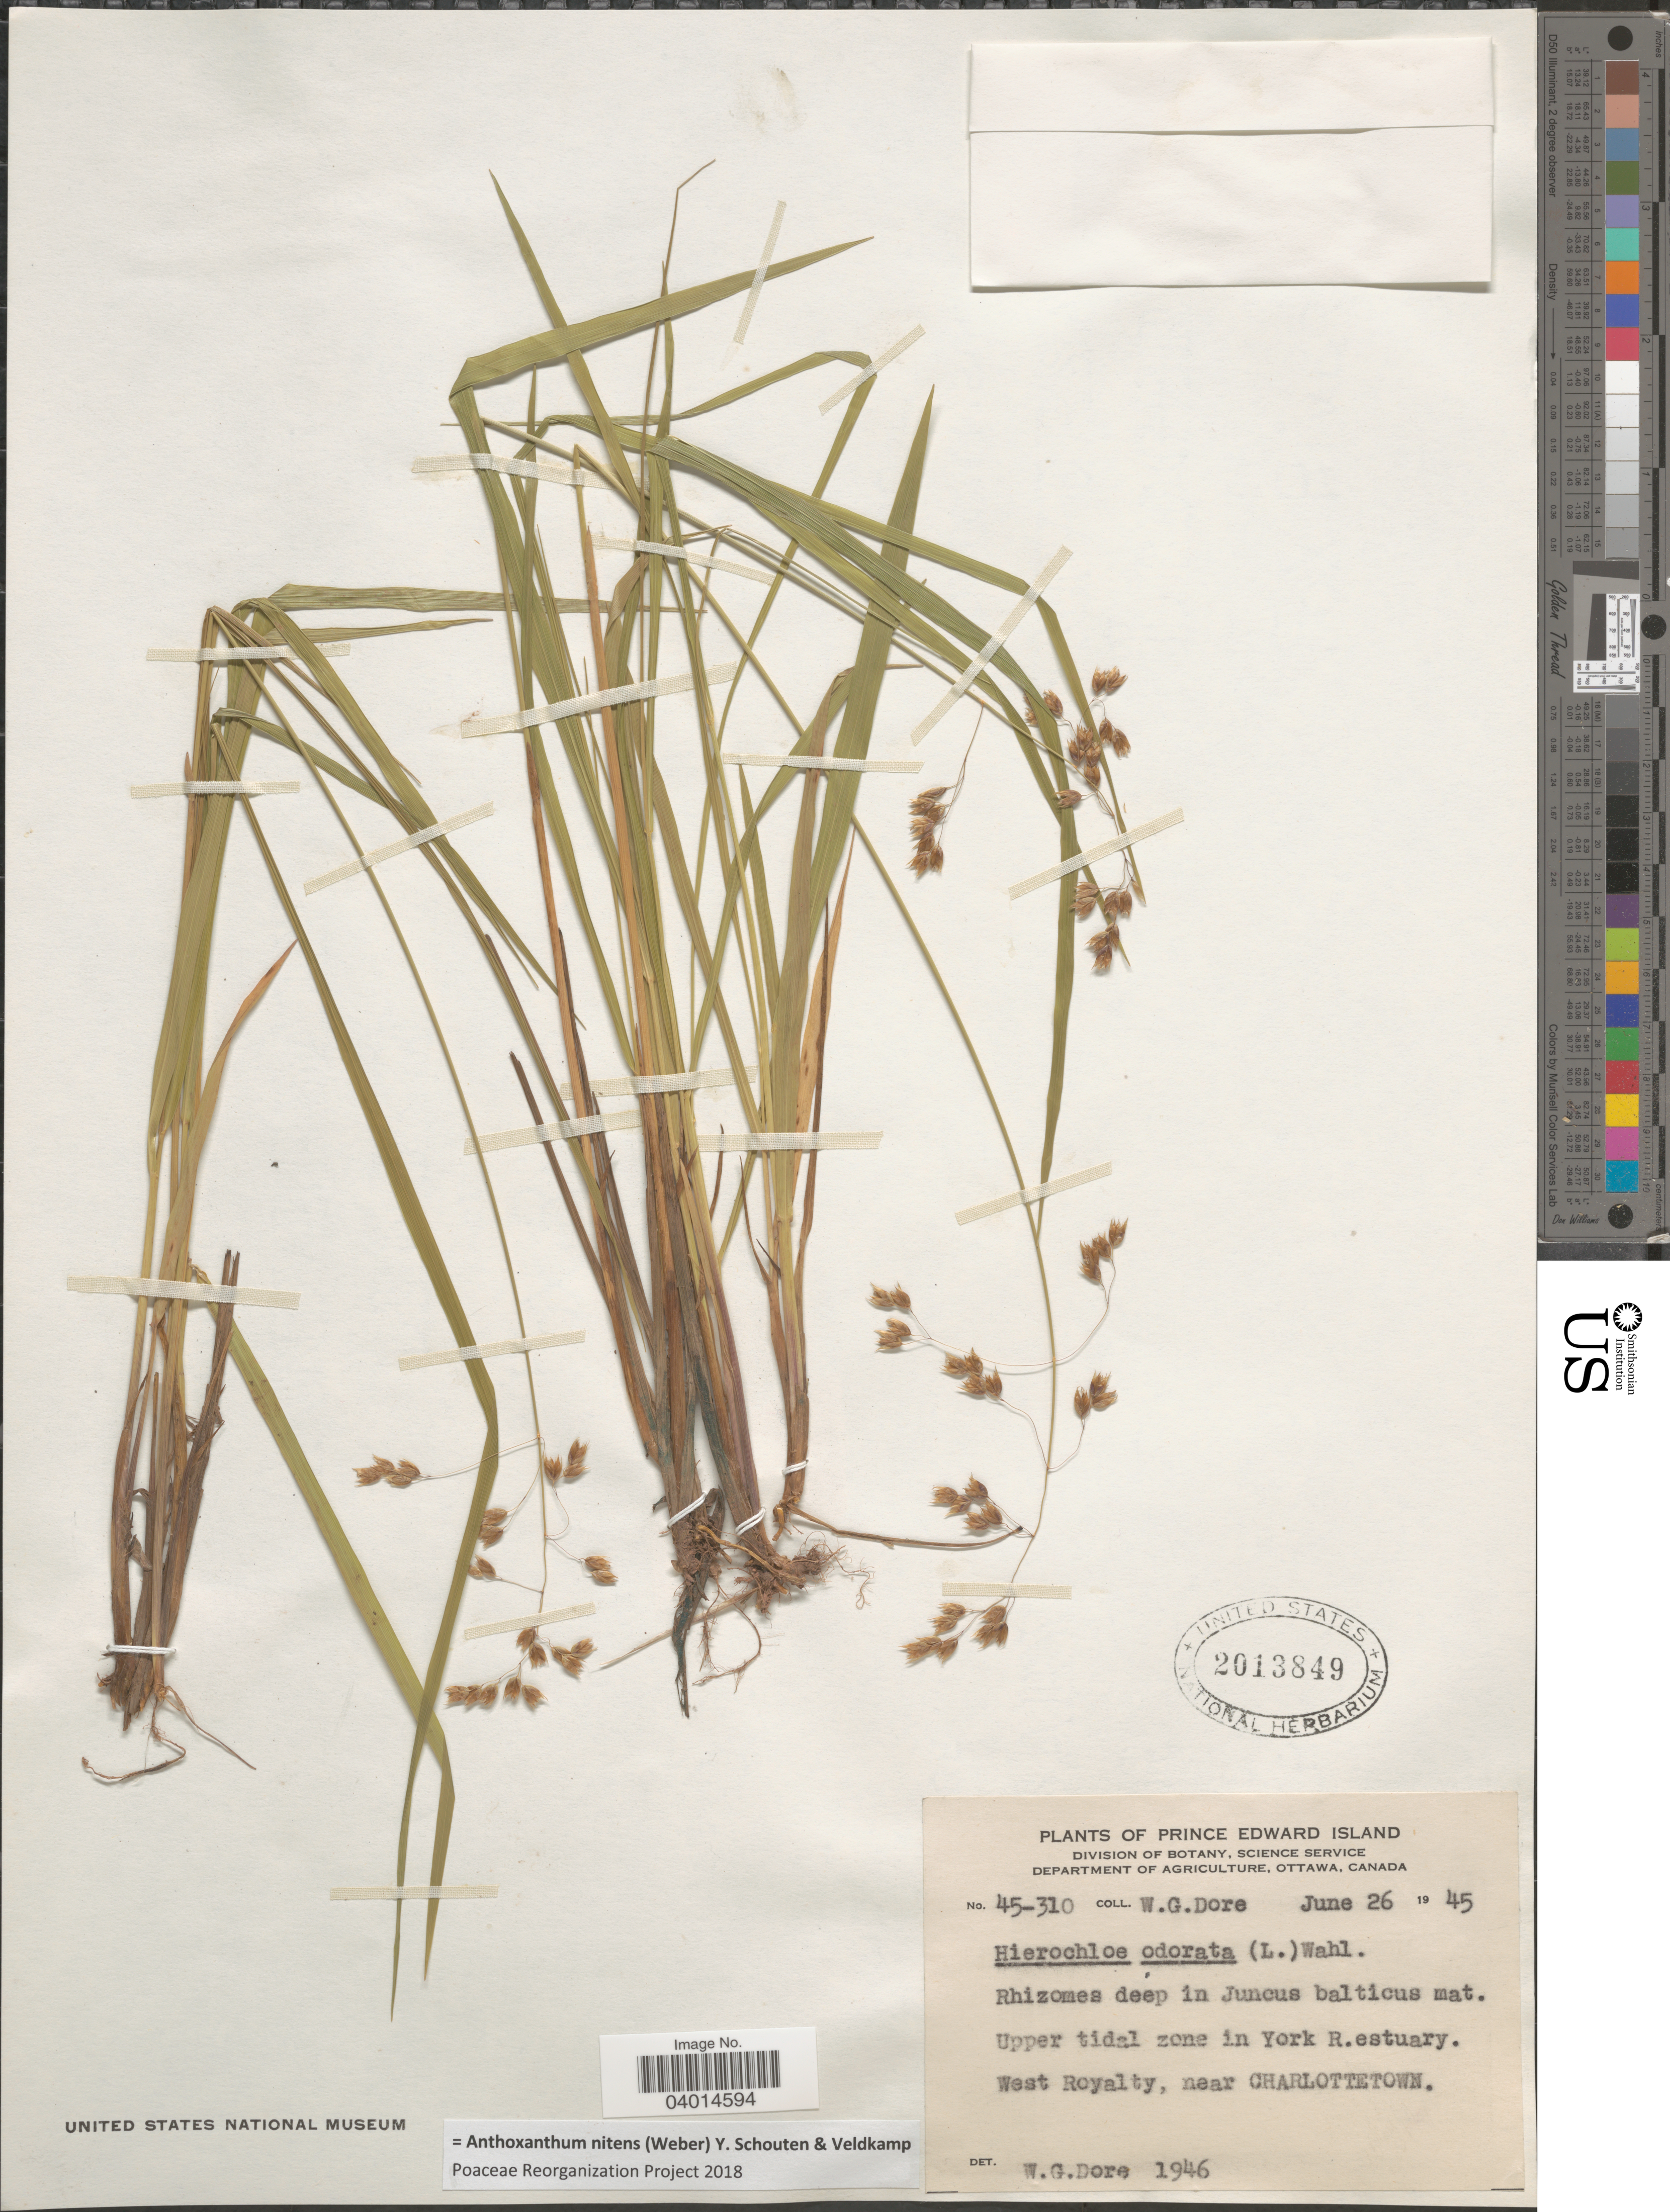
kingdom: Plantae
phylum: Tracheophyta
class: Liliopsida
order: Poales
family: Poaceae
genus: Anthoxanthum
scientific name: Anthoxanthum nitens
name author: (G.H. Weber) R.T.A. Schouten & Veldkamp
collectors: W. Dore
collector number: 45-310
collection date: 1945-06-26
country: Canada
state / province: Prince Edward Island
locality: Upper tidal zone in York R.estuary. West Royalty, near Charlottetown.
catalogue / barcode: US 2013849